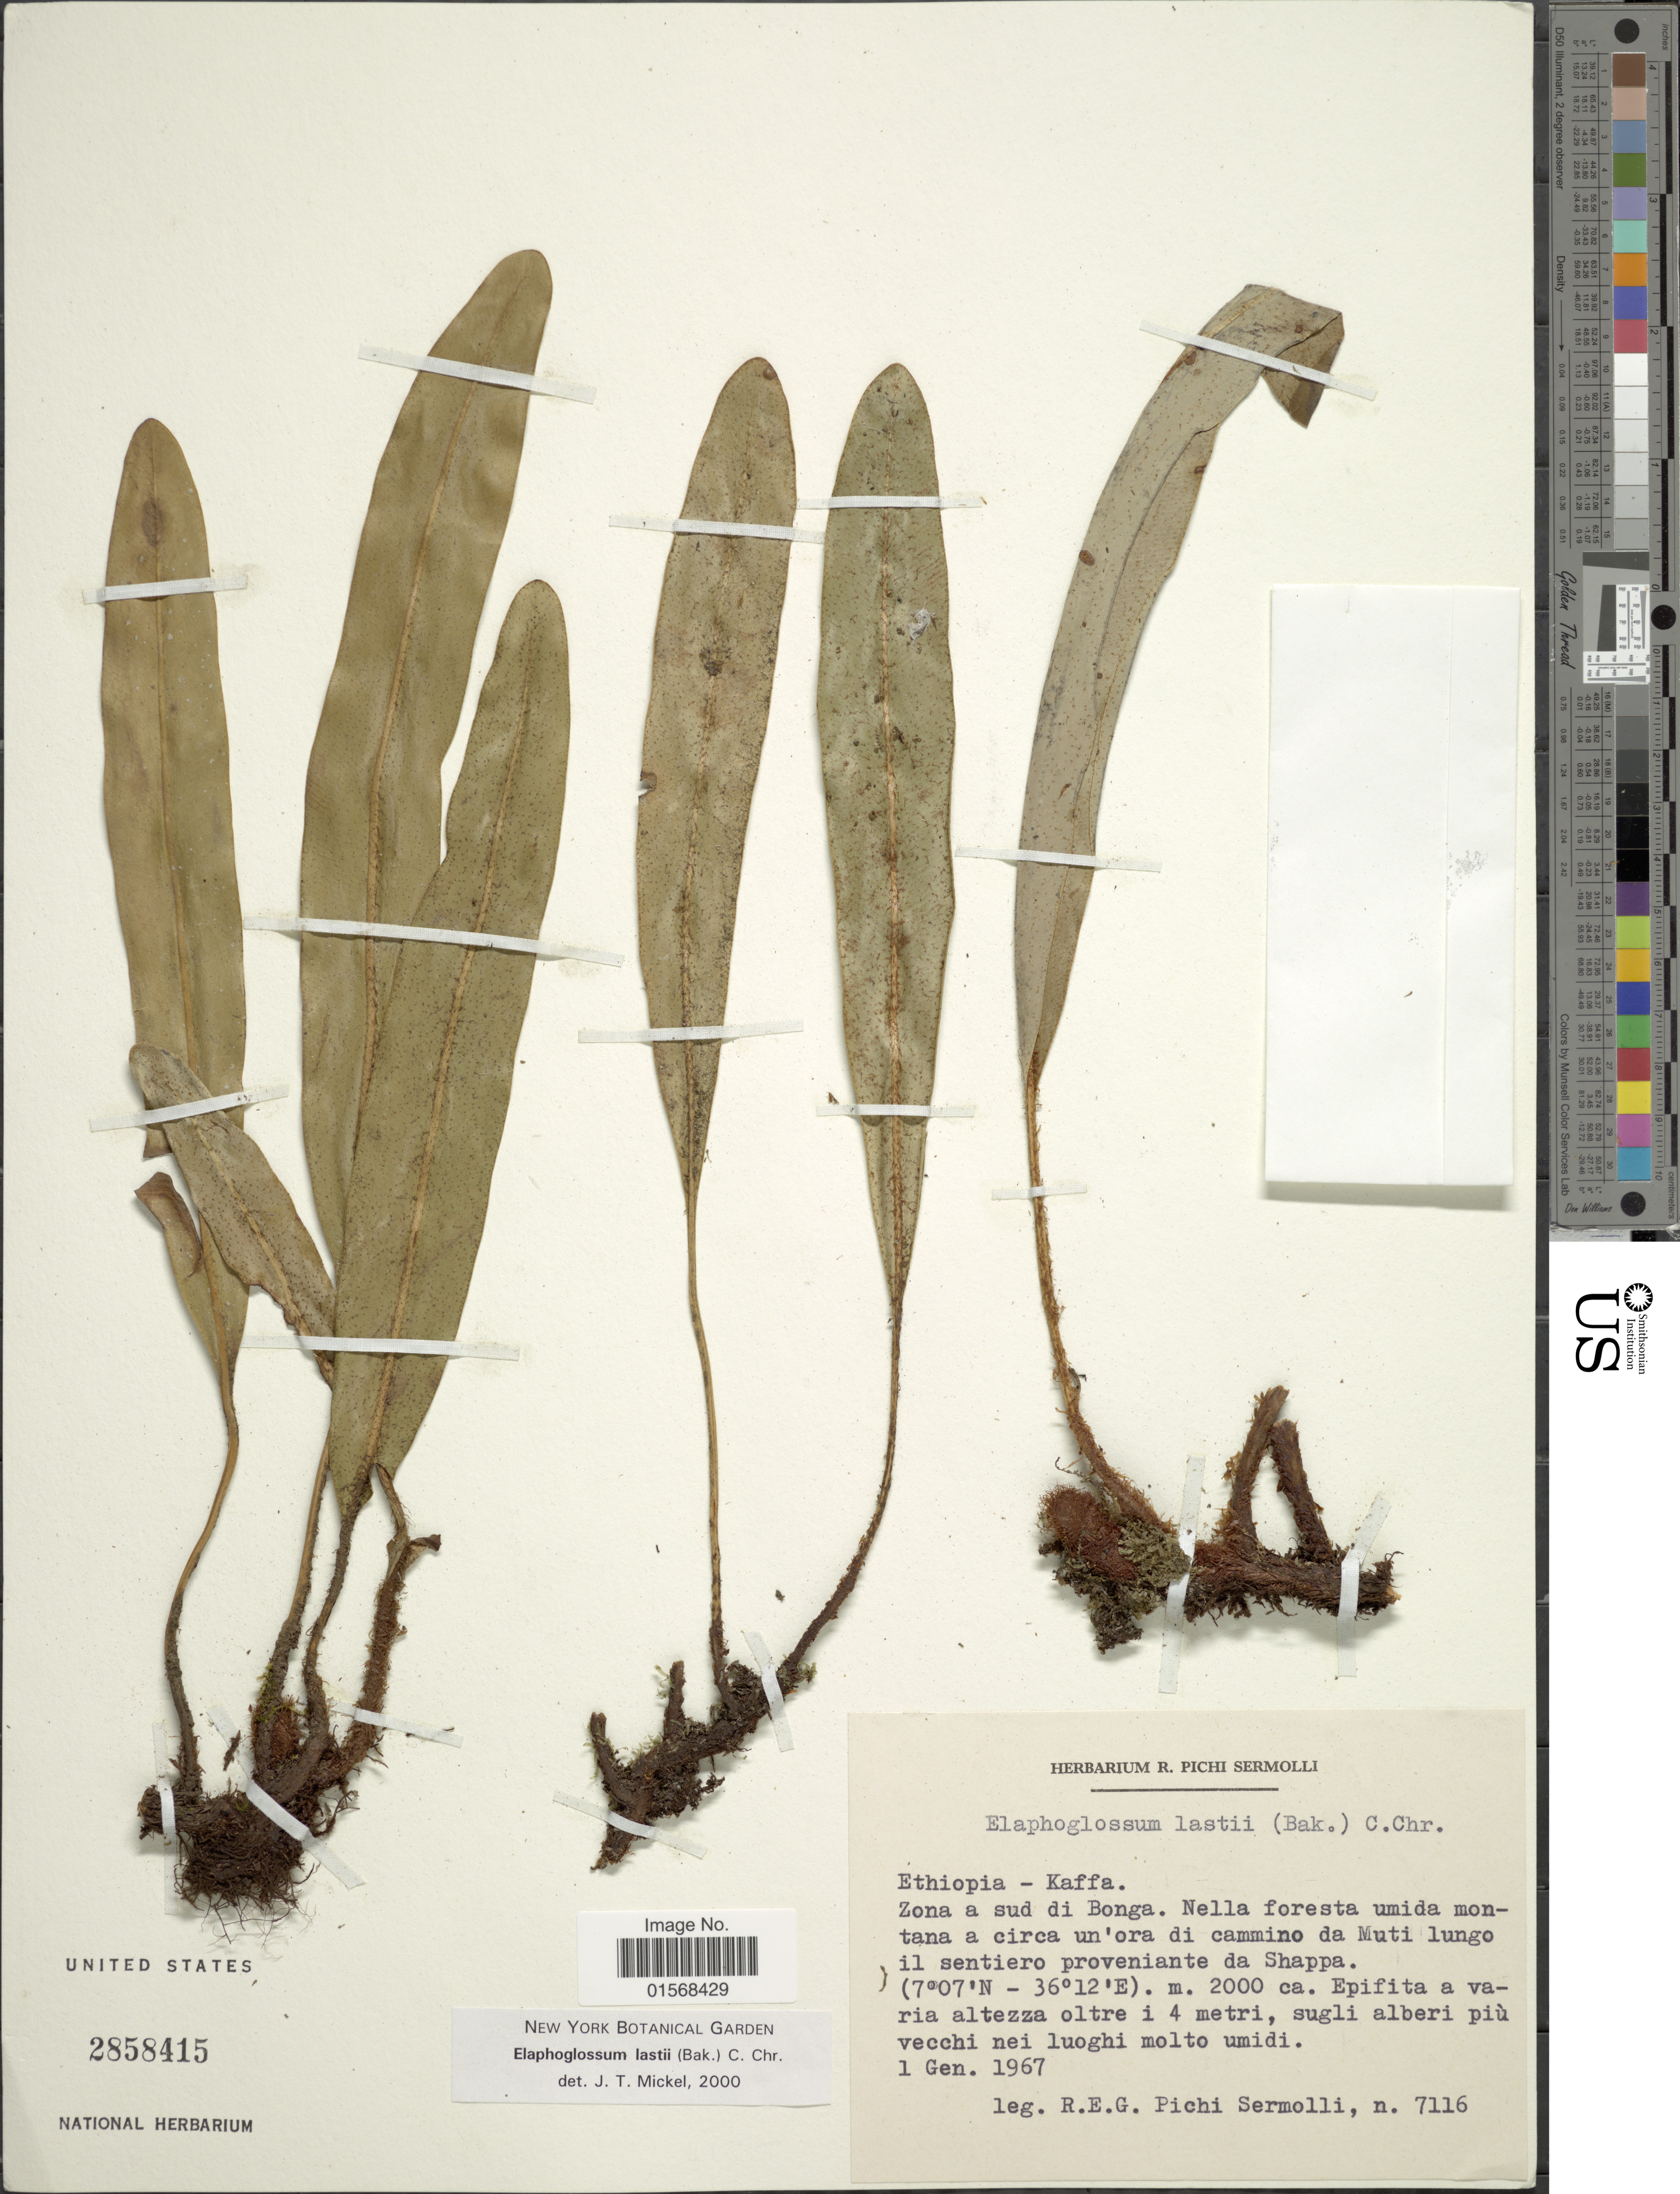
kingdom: Plantae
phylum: Tracheophyta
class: Polypodiopsida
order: Polypodiales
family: Dryopteridaceae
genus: Elaphoglossum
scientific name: Elaphoglossum lastii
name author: (Baker) C. Chr.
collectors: R. E. Pichi-Sermolli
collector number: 7116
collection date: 1967-01-01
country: Ethiopia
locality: Ethiopia - Kaffa. Zona a sud di Bonga. Nella foresta umida montana a circa un'ora di camino da Muti lungo il sentiero proveniante da Shappa.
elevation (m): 2000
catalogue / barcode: US 2858415